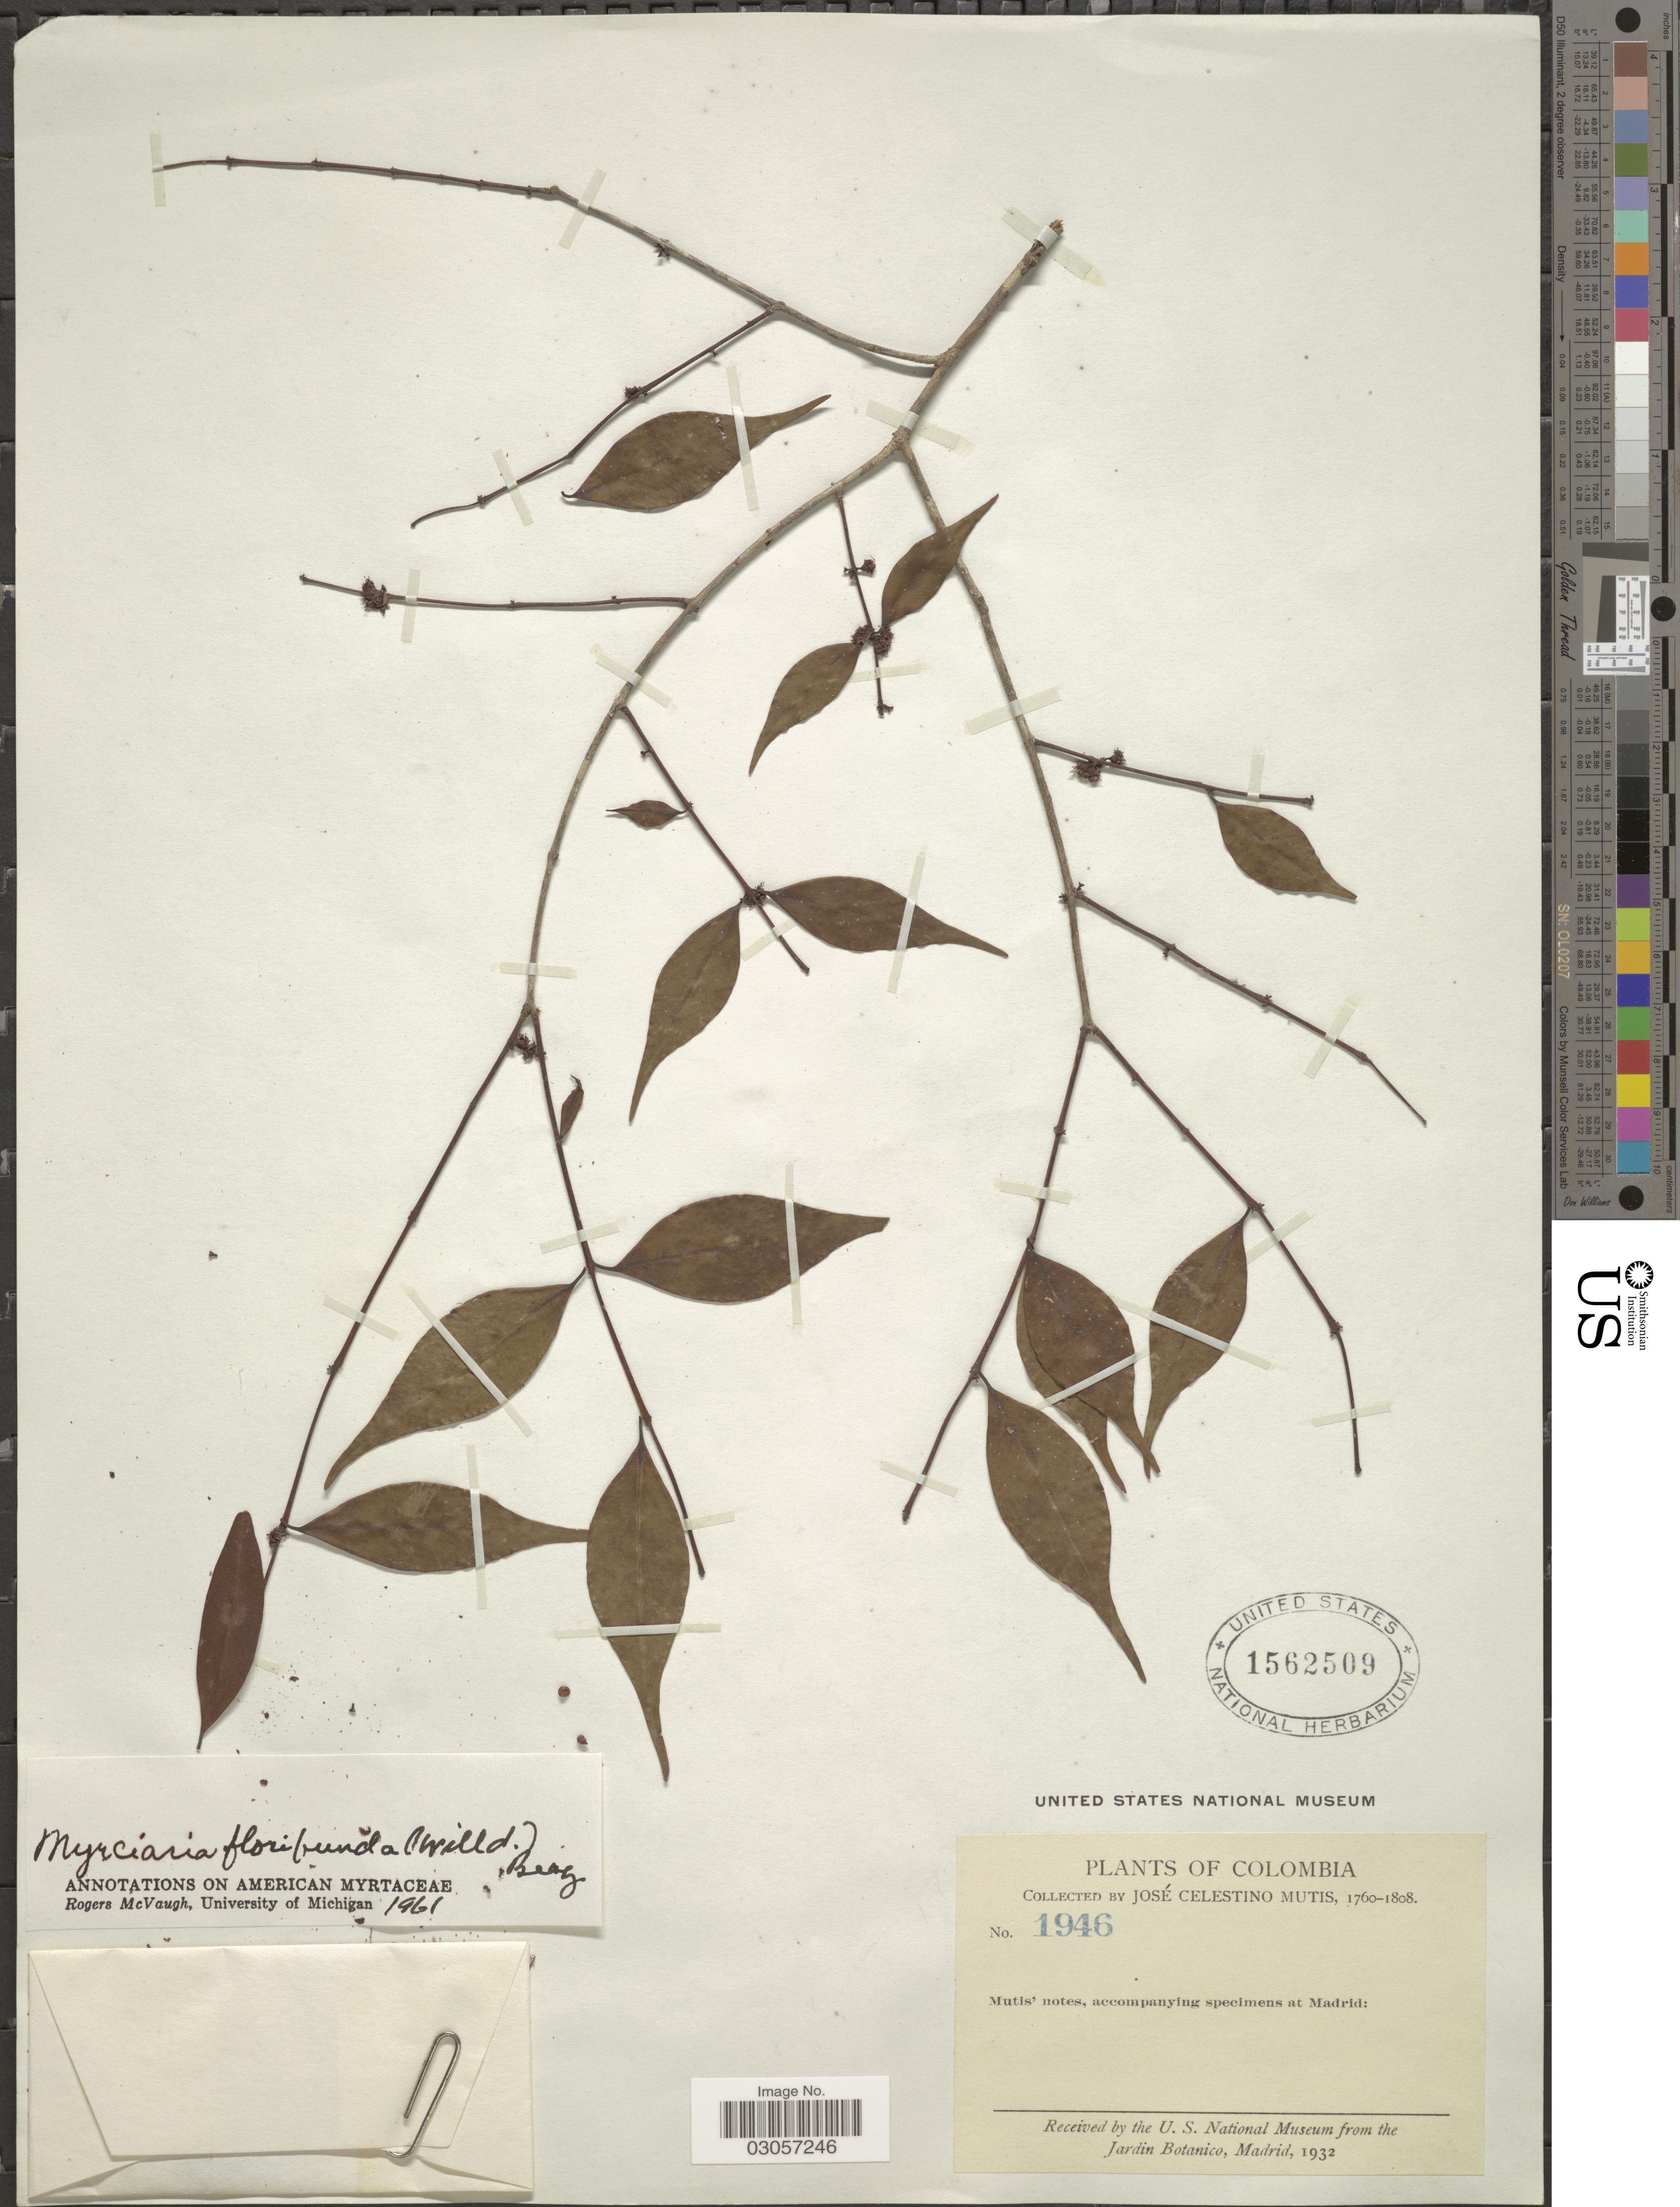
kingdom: Plantae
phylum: Tracheophyta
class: Magnoliopsida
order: Myrtales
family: Myrtaceae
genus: Myrciaria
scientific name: Myrciaria floribunda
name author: (H. West ex Willd.) O. Berg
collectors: J. C. B. Mutis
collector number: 1946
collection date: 1760/1808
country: Colombia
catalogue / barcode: US 1562509